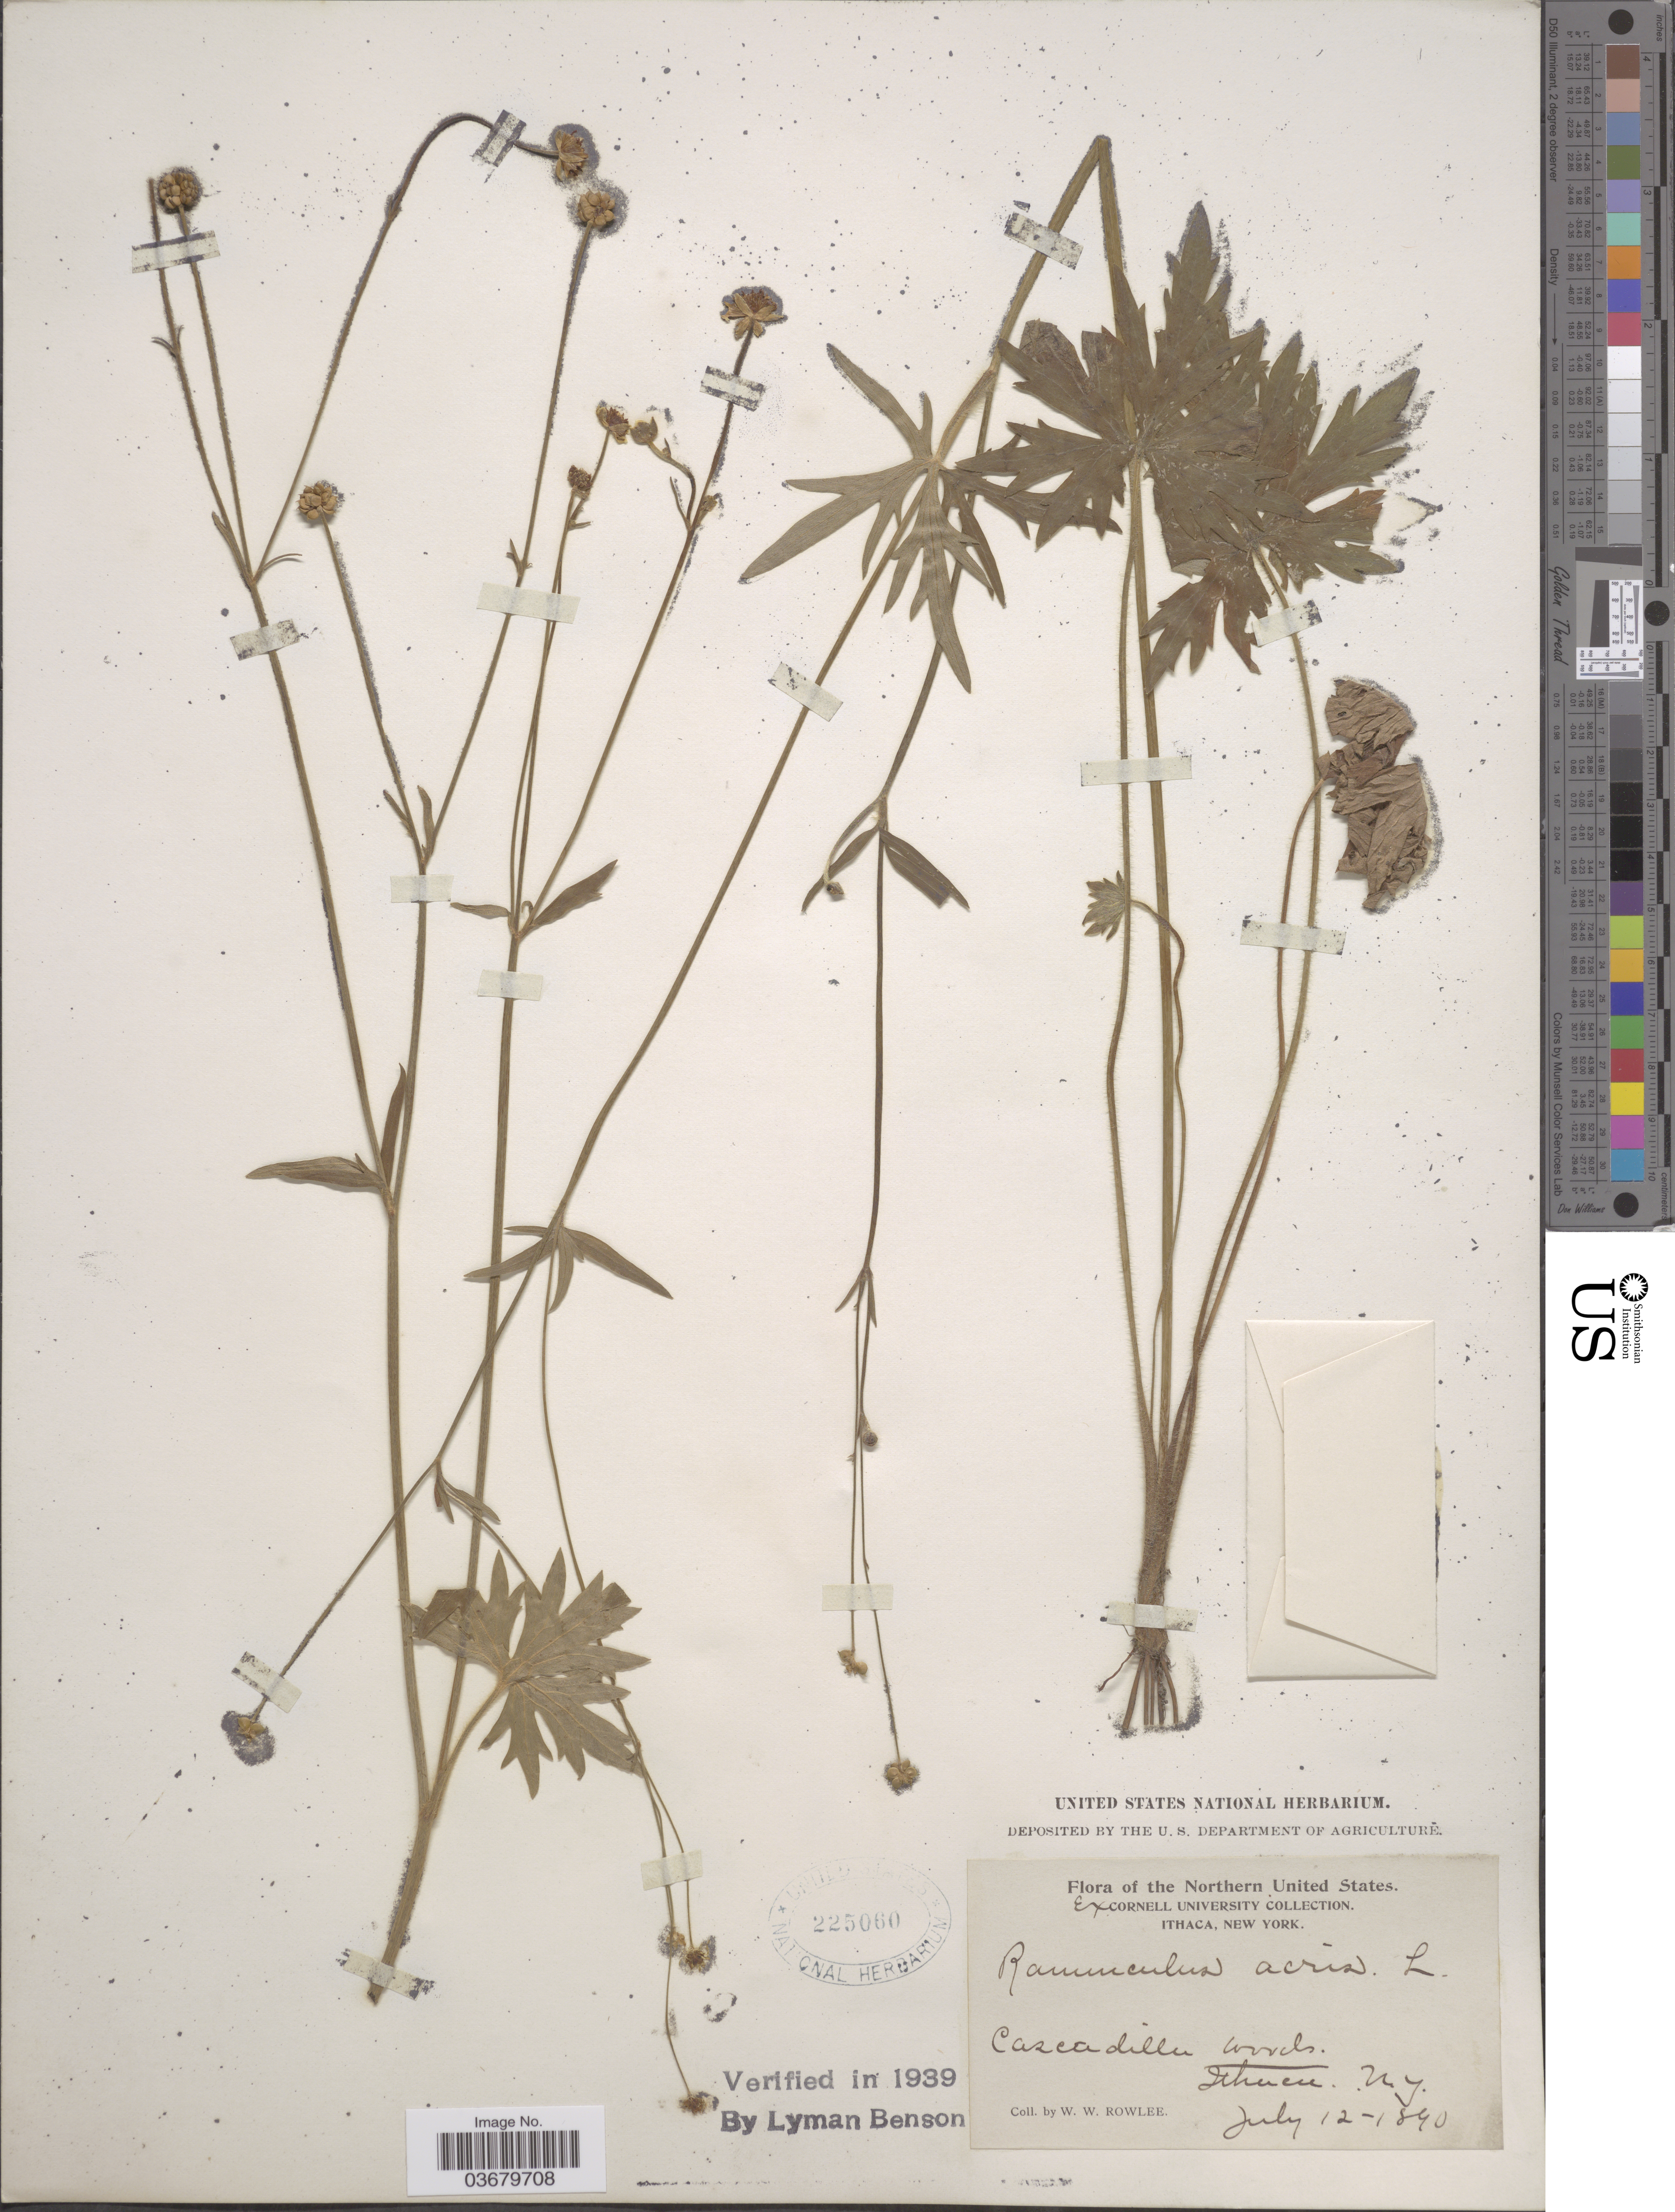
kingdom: Plantae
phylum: Tracheophyta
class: Magnoliopsida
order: Ranunculales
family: Ranunculaceae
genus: Ranunculus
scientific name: Ranunculus acris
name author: L.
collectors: W. W. Rowlee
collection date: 1890-07-12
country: United States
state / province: New York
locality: Northern United States. Ithaca.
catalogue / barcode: US 225060